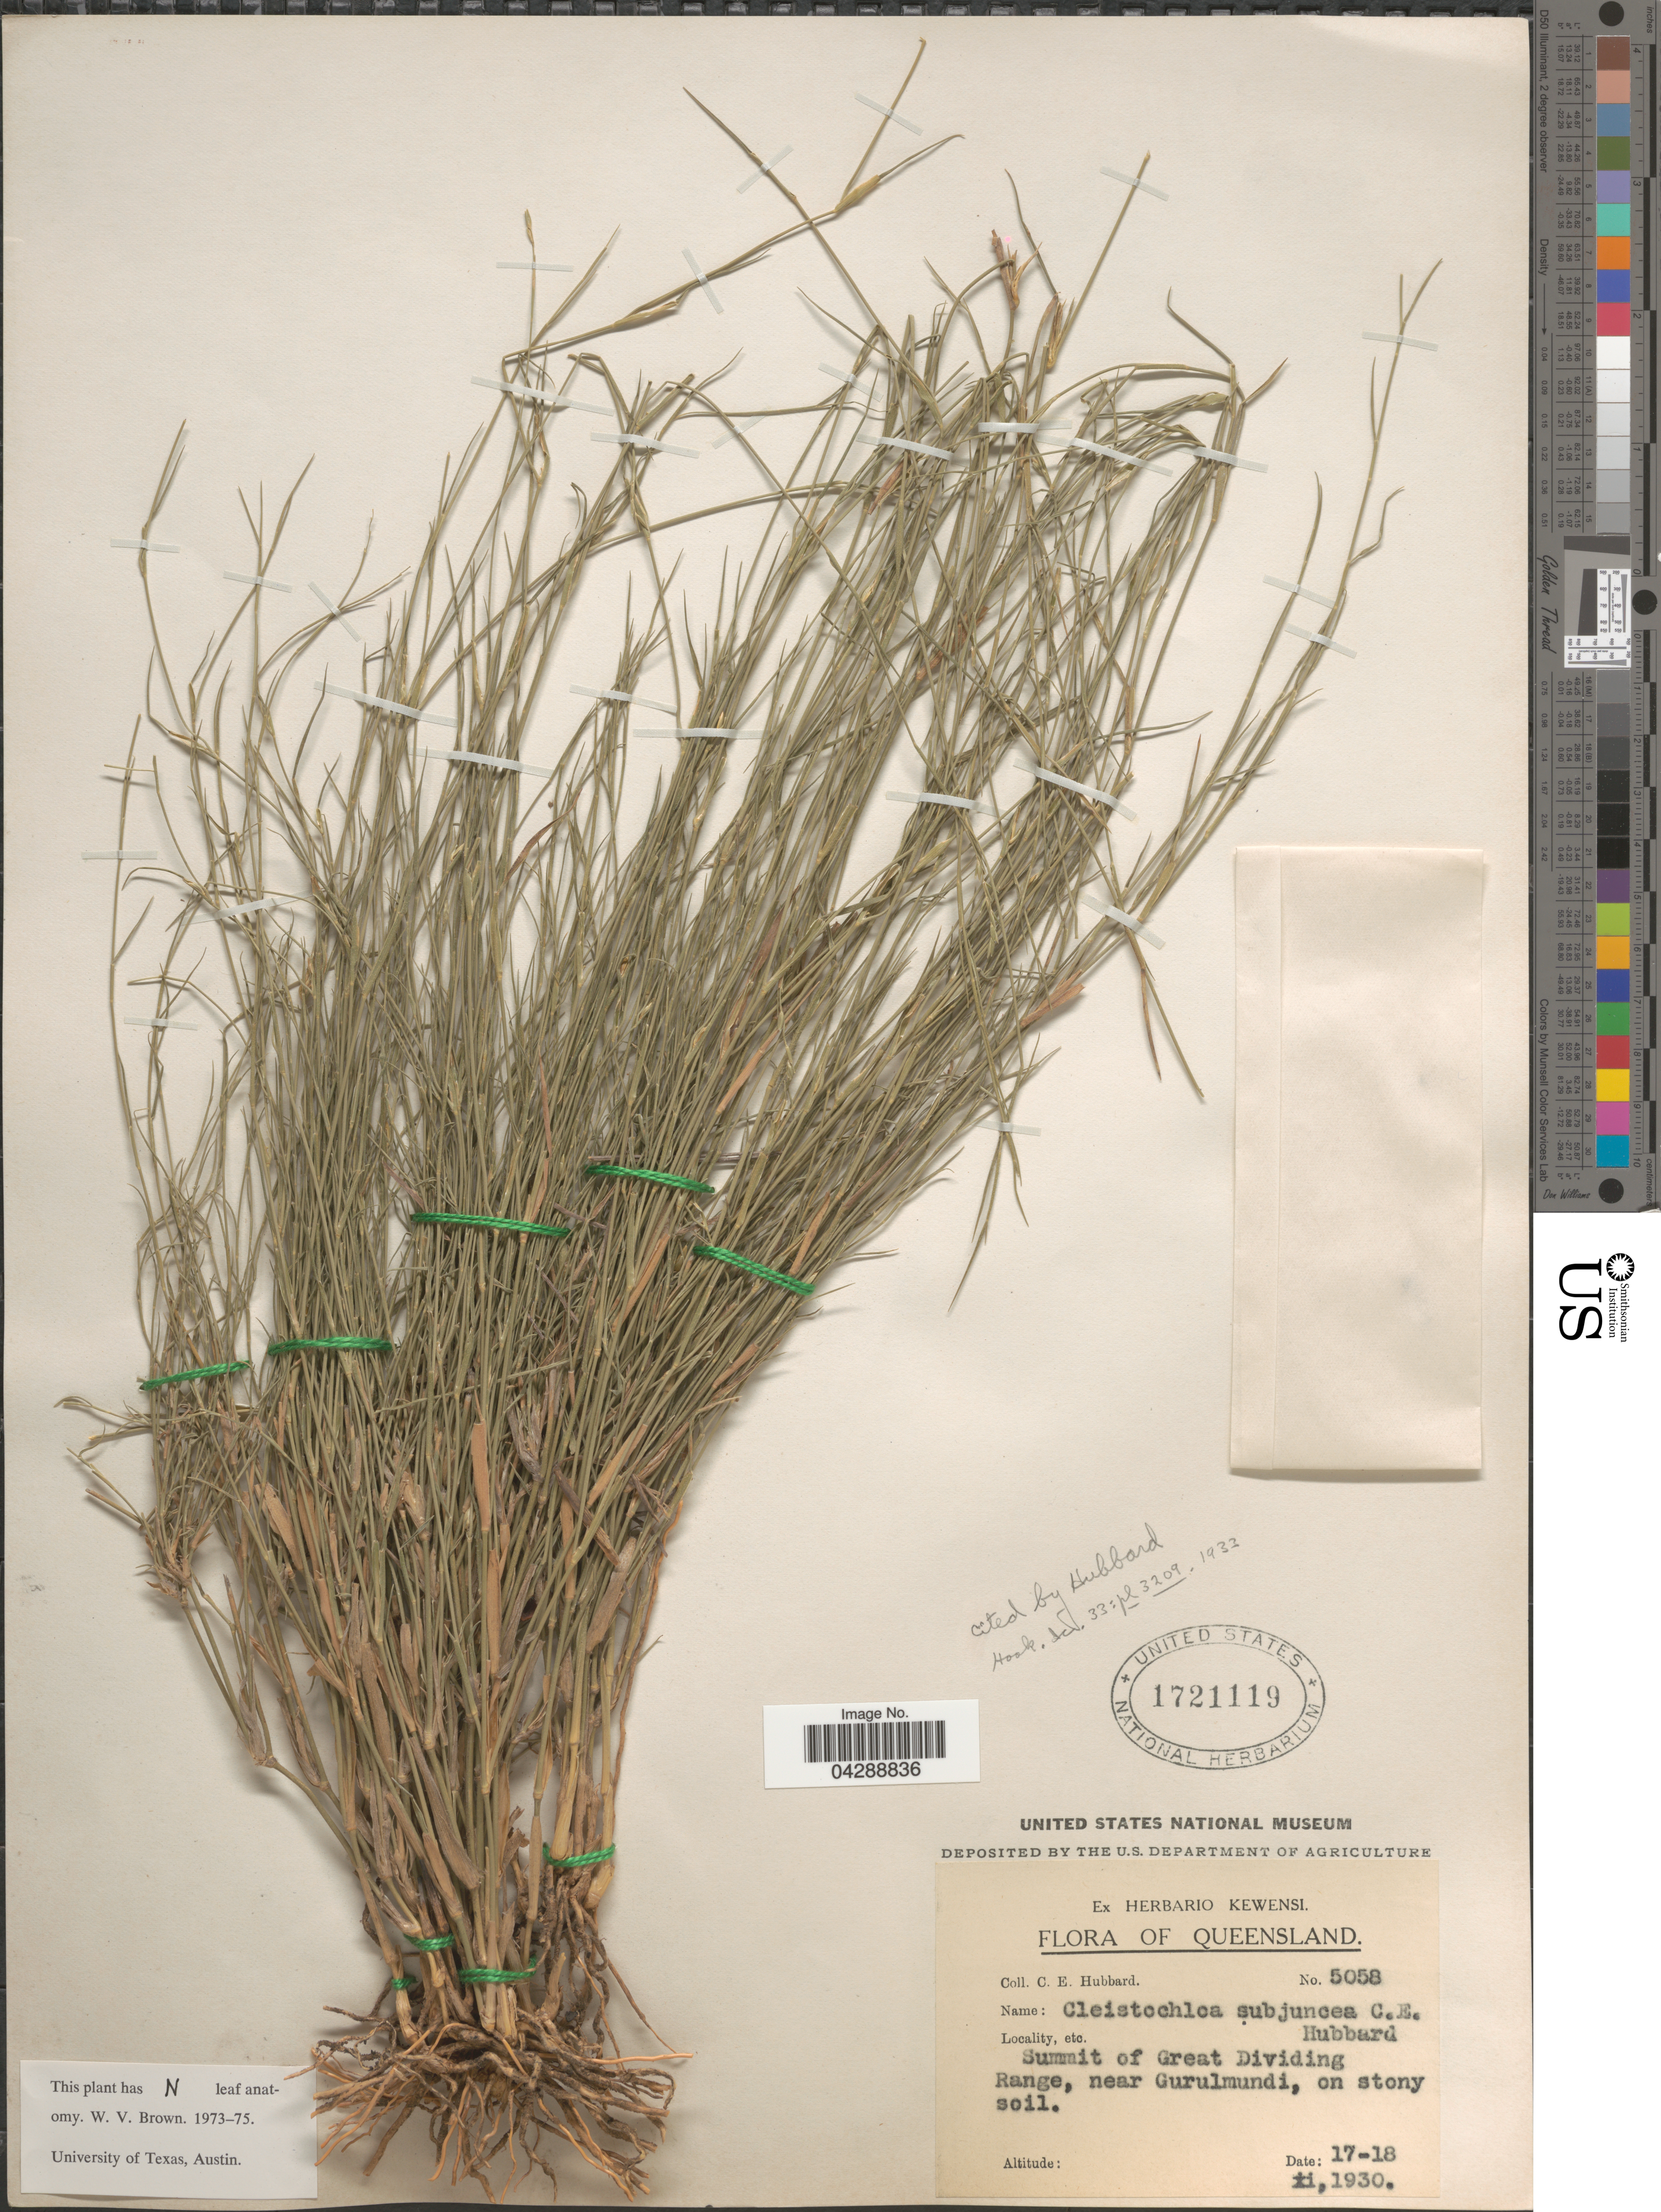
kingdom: Plantae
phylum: Tracheophyta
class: Liliopsida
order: Poales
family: Poaceae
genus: Cleistochloa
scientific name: Cleistochloa subjuncea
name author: C. E. Hubb.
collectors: C. E. Hubbard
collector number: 5058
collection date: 1930-11-17/1930-11-18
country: Australia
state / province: Queensland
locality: Summit of Great Dividing Range, near Gurulmundi, on stony soil.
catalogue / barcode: US 1721119